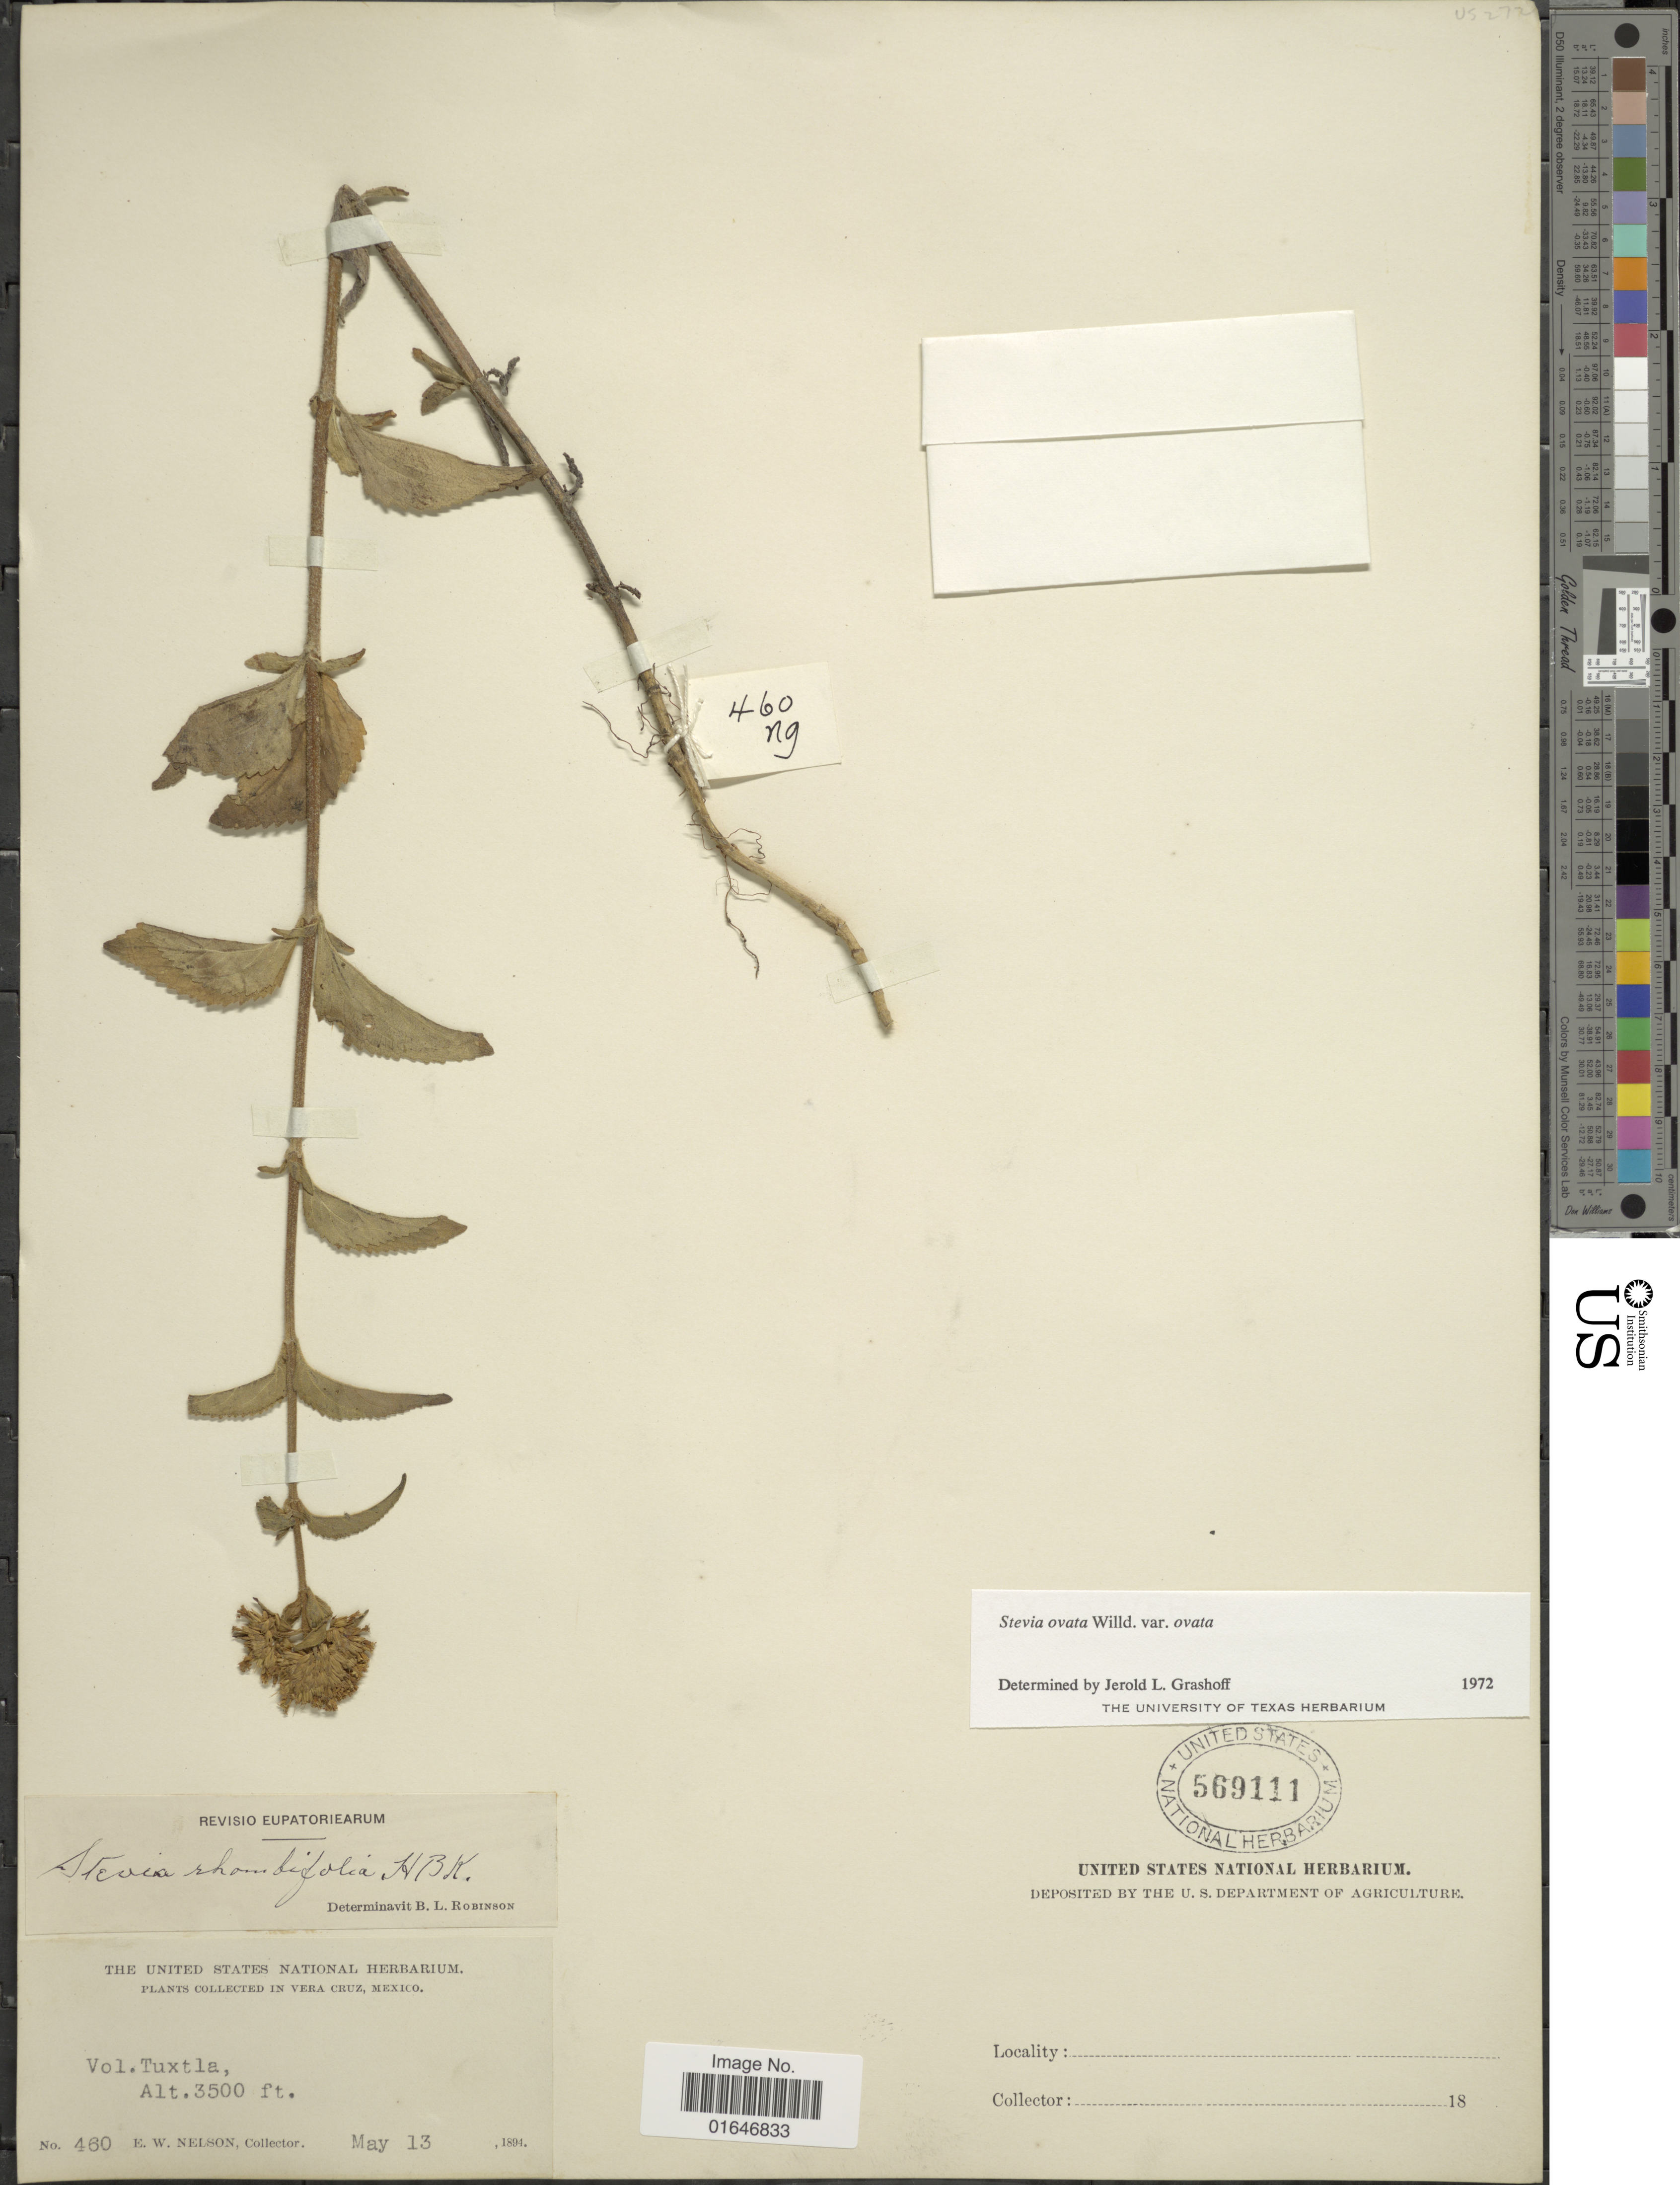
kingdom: Plantae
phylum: Tracheophyta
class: Magnoliopsida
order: Asterales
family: Asteraceae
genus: Stevia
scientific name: Stevia ovata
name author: Willd.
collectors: E. W. Nelson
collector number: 460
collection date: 1894-05-13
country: Mexico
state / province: Veracruz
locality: Volcano Tuxtla.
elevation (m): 1067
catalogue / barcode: US 569111